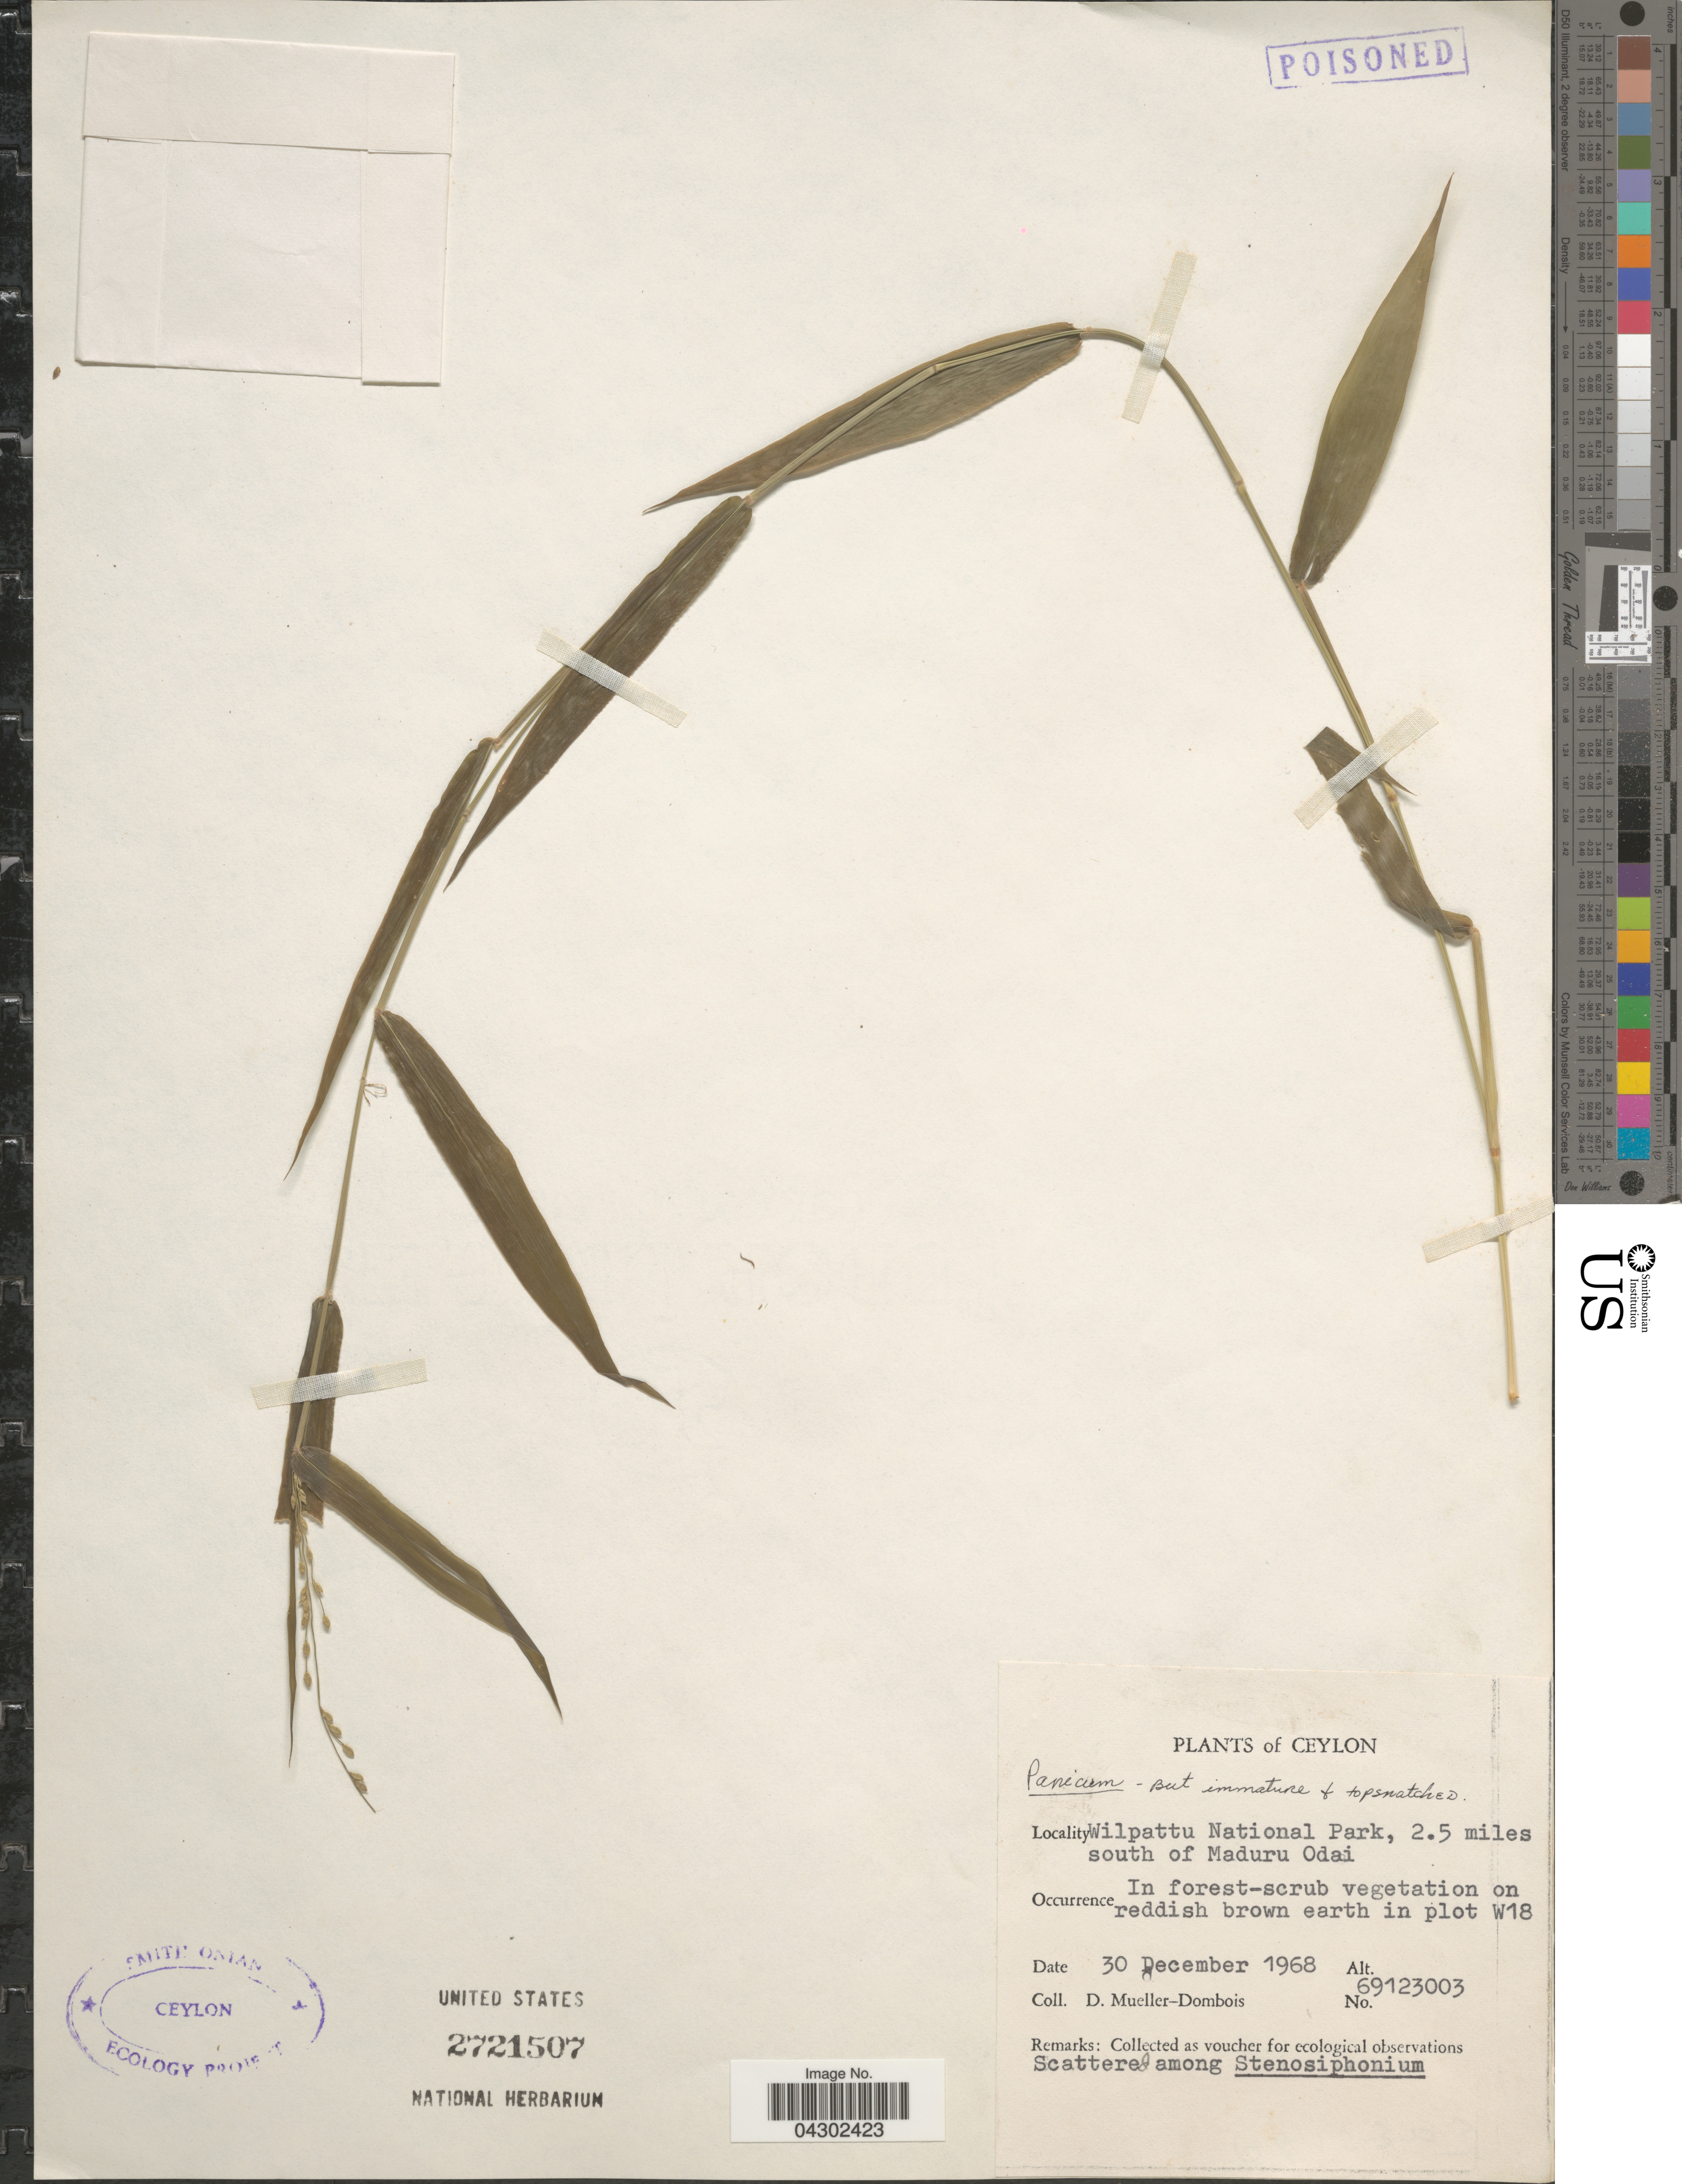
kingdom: Plantae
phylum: Tracheophyta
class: Liliopsida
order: Poales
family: Poaceae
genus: Panicum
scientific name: Panicum sp.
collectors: D. Mueller-Dombois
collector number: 69123003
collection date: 1968-12-30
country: Sri Lanka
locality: Ceylon. Wilpattu National Park, 2.5 miles south of Maduru Odai. In forest-scrub vegetation on reddish brown earth in plot W18.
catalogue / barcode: US 2721507